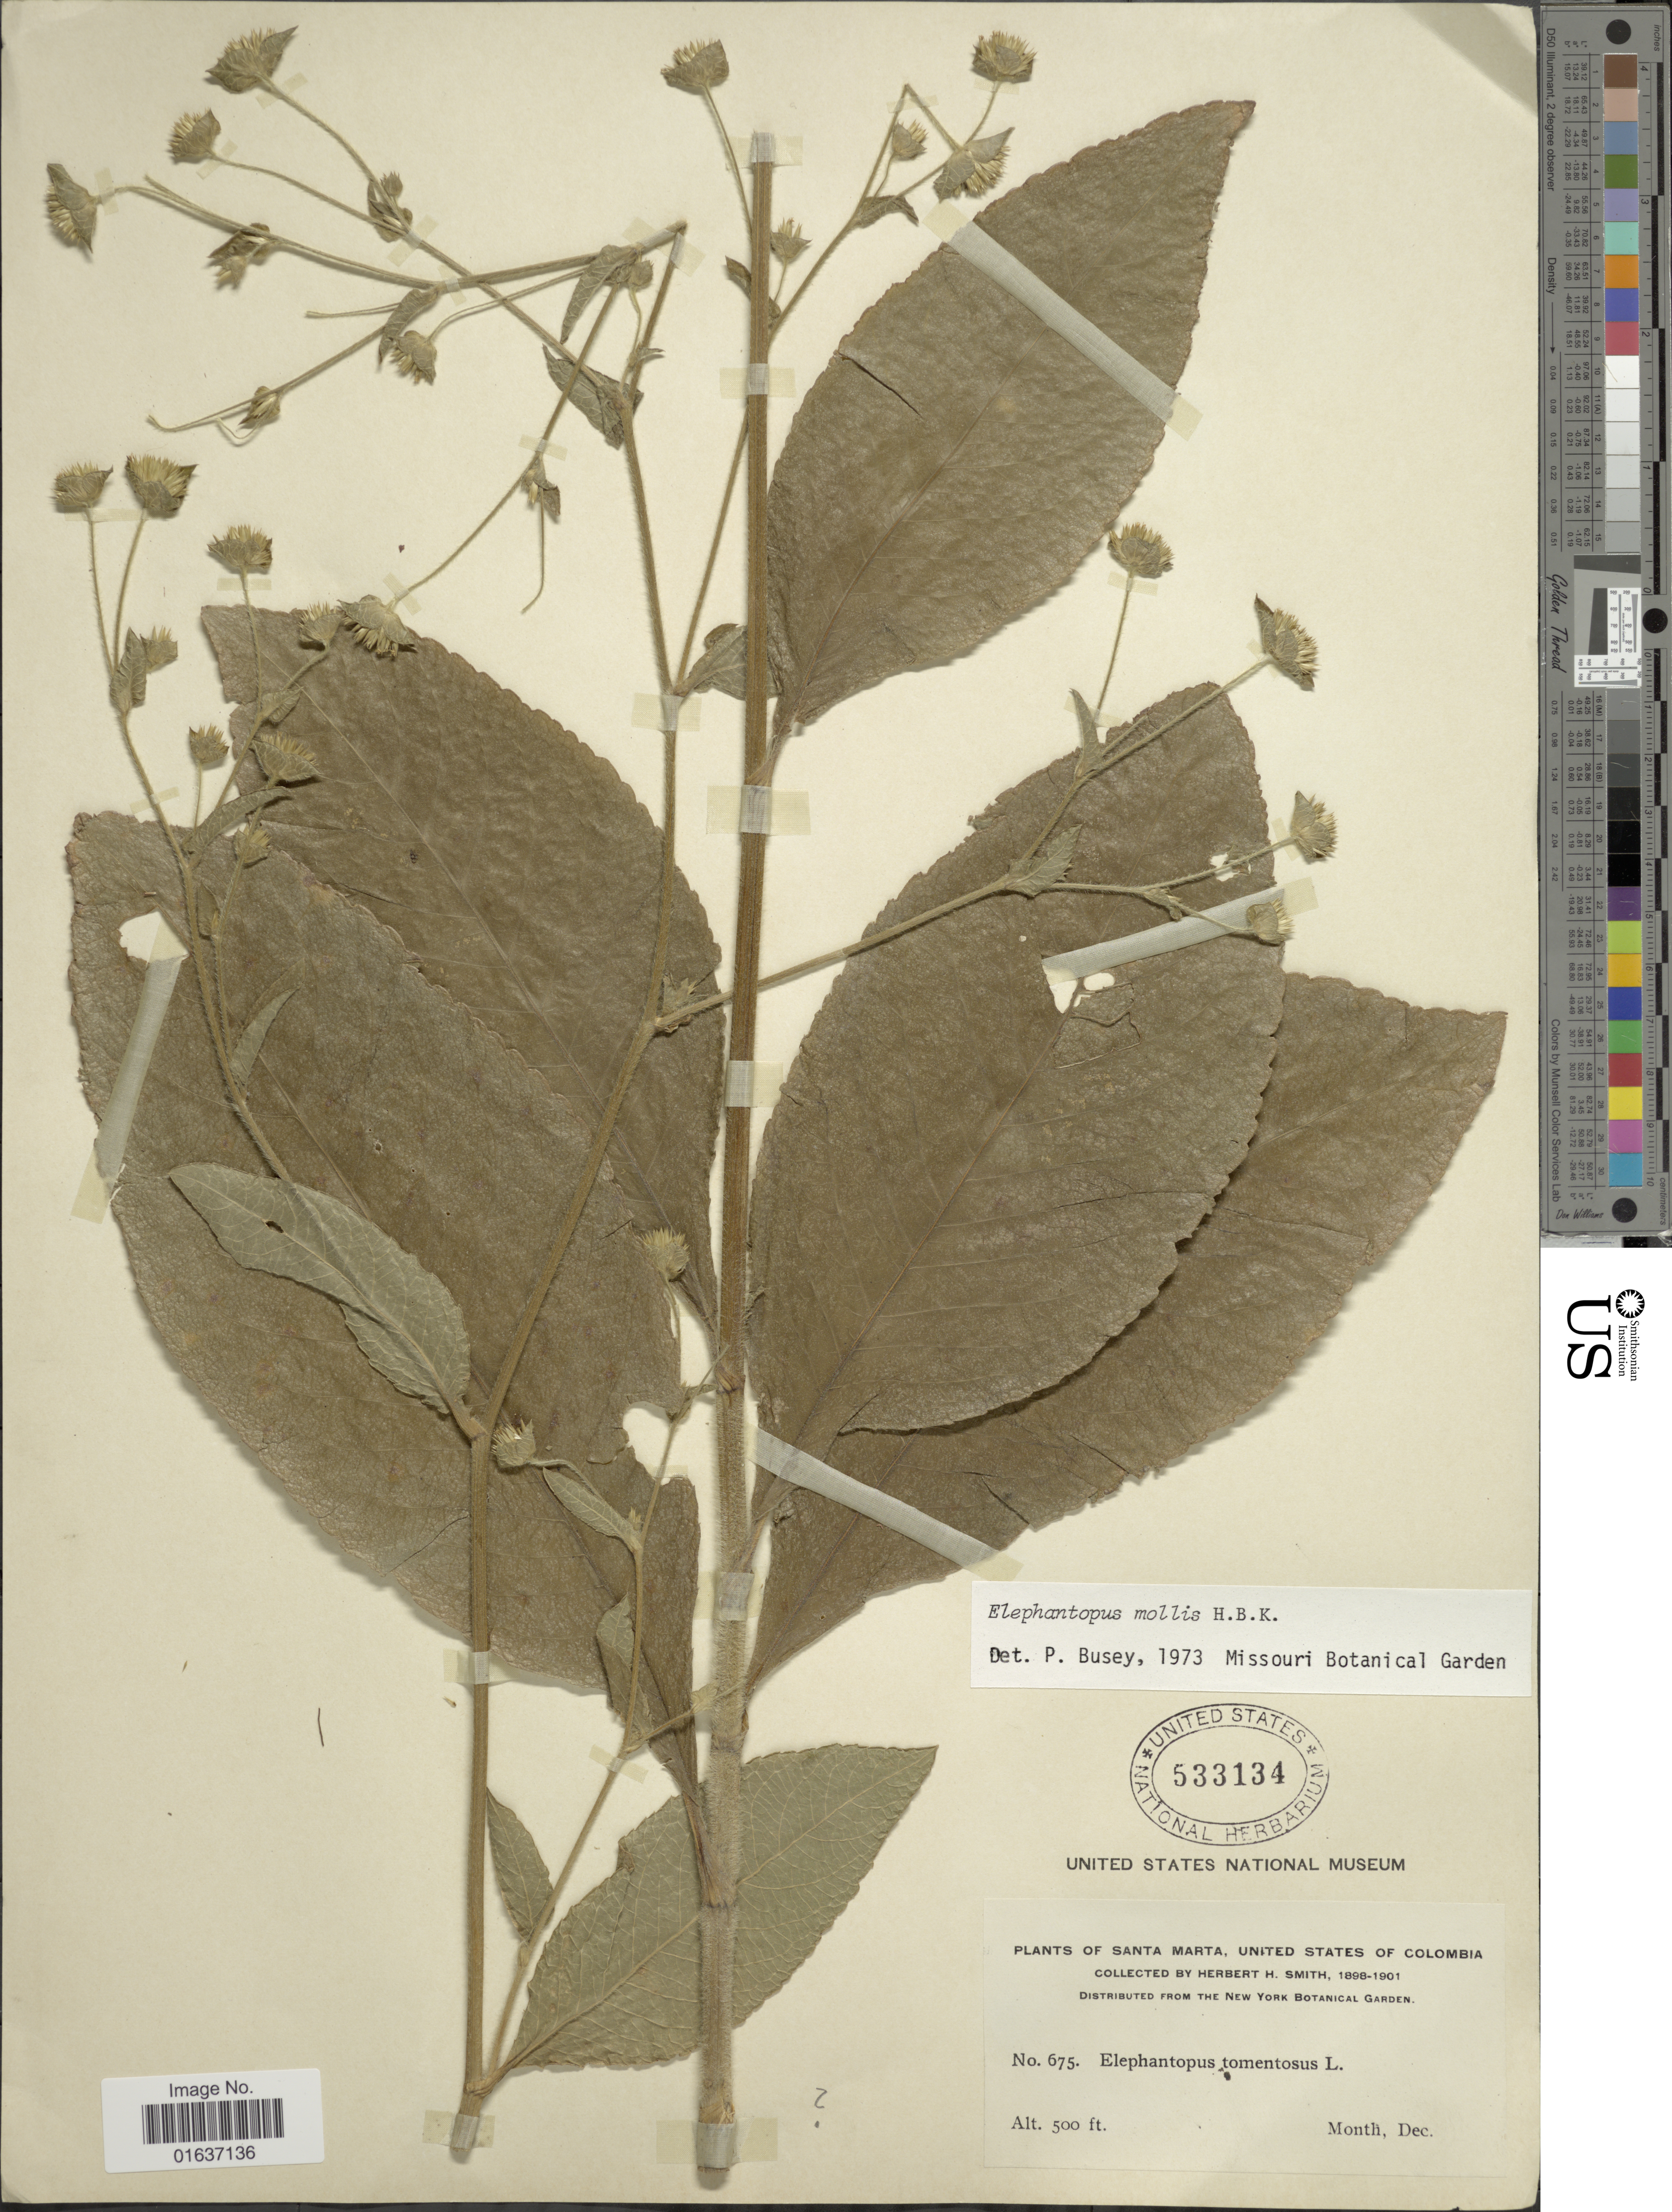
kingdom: Plantae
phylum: Tracheophyta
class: Magnoliopsida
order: Asterales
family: Asteraceae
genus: Elephantopus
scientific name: Elephantopus mollis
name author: Kunth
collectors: Herbert H. Smith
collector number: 675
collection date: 1898-12/1901-12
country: Colombia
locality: Santa Marta, United States of Colombia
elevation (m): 152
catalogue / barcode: US 533134